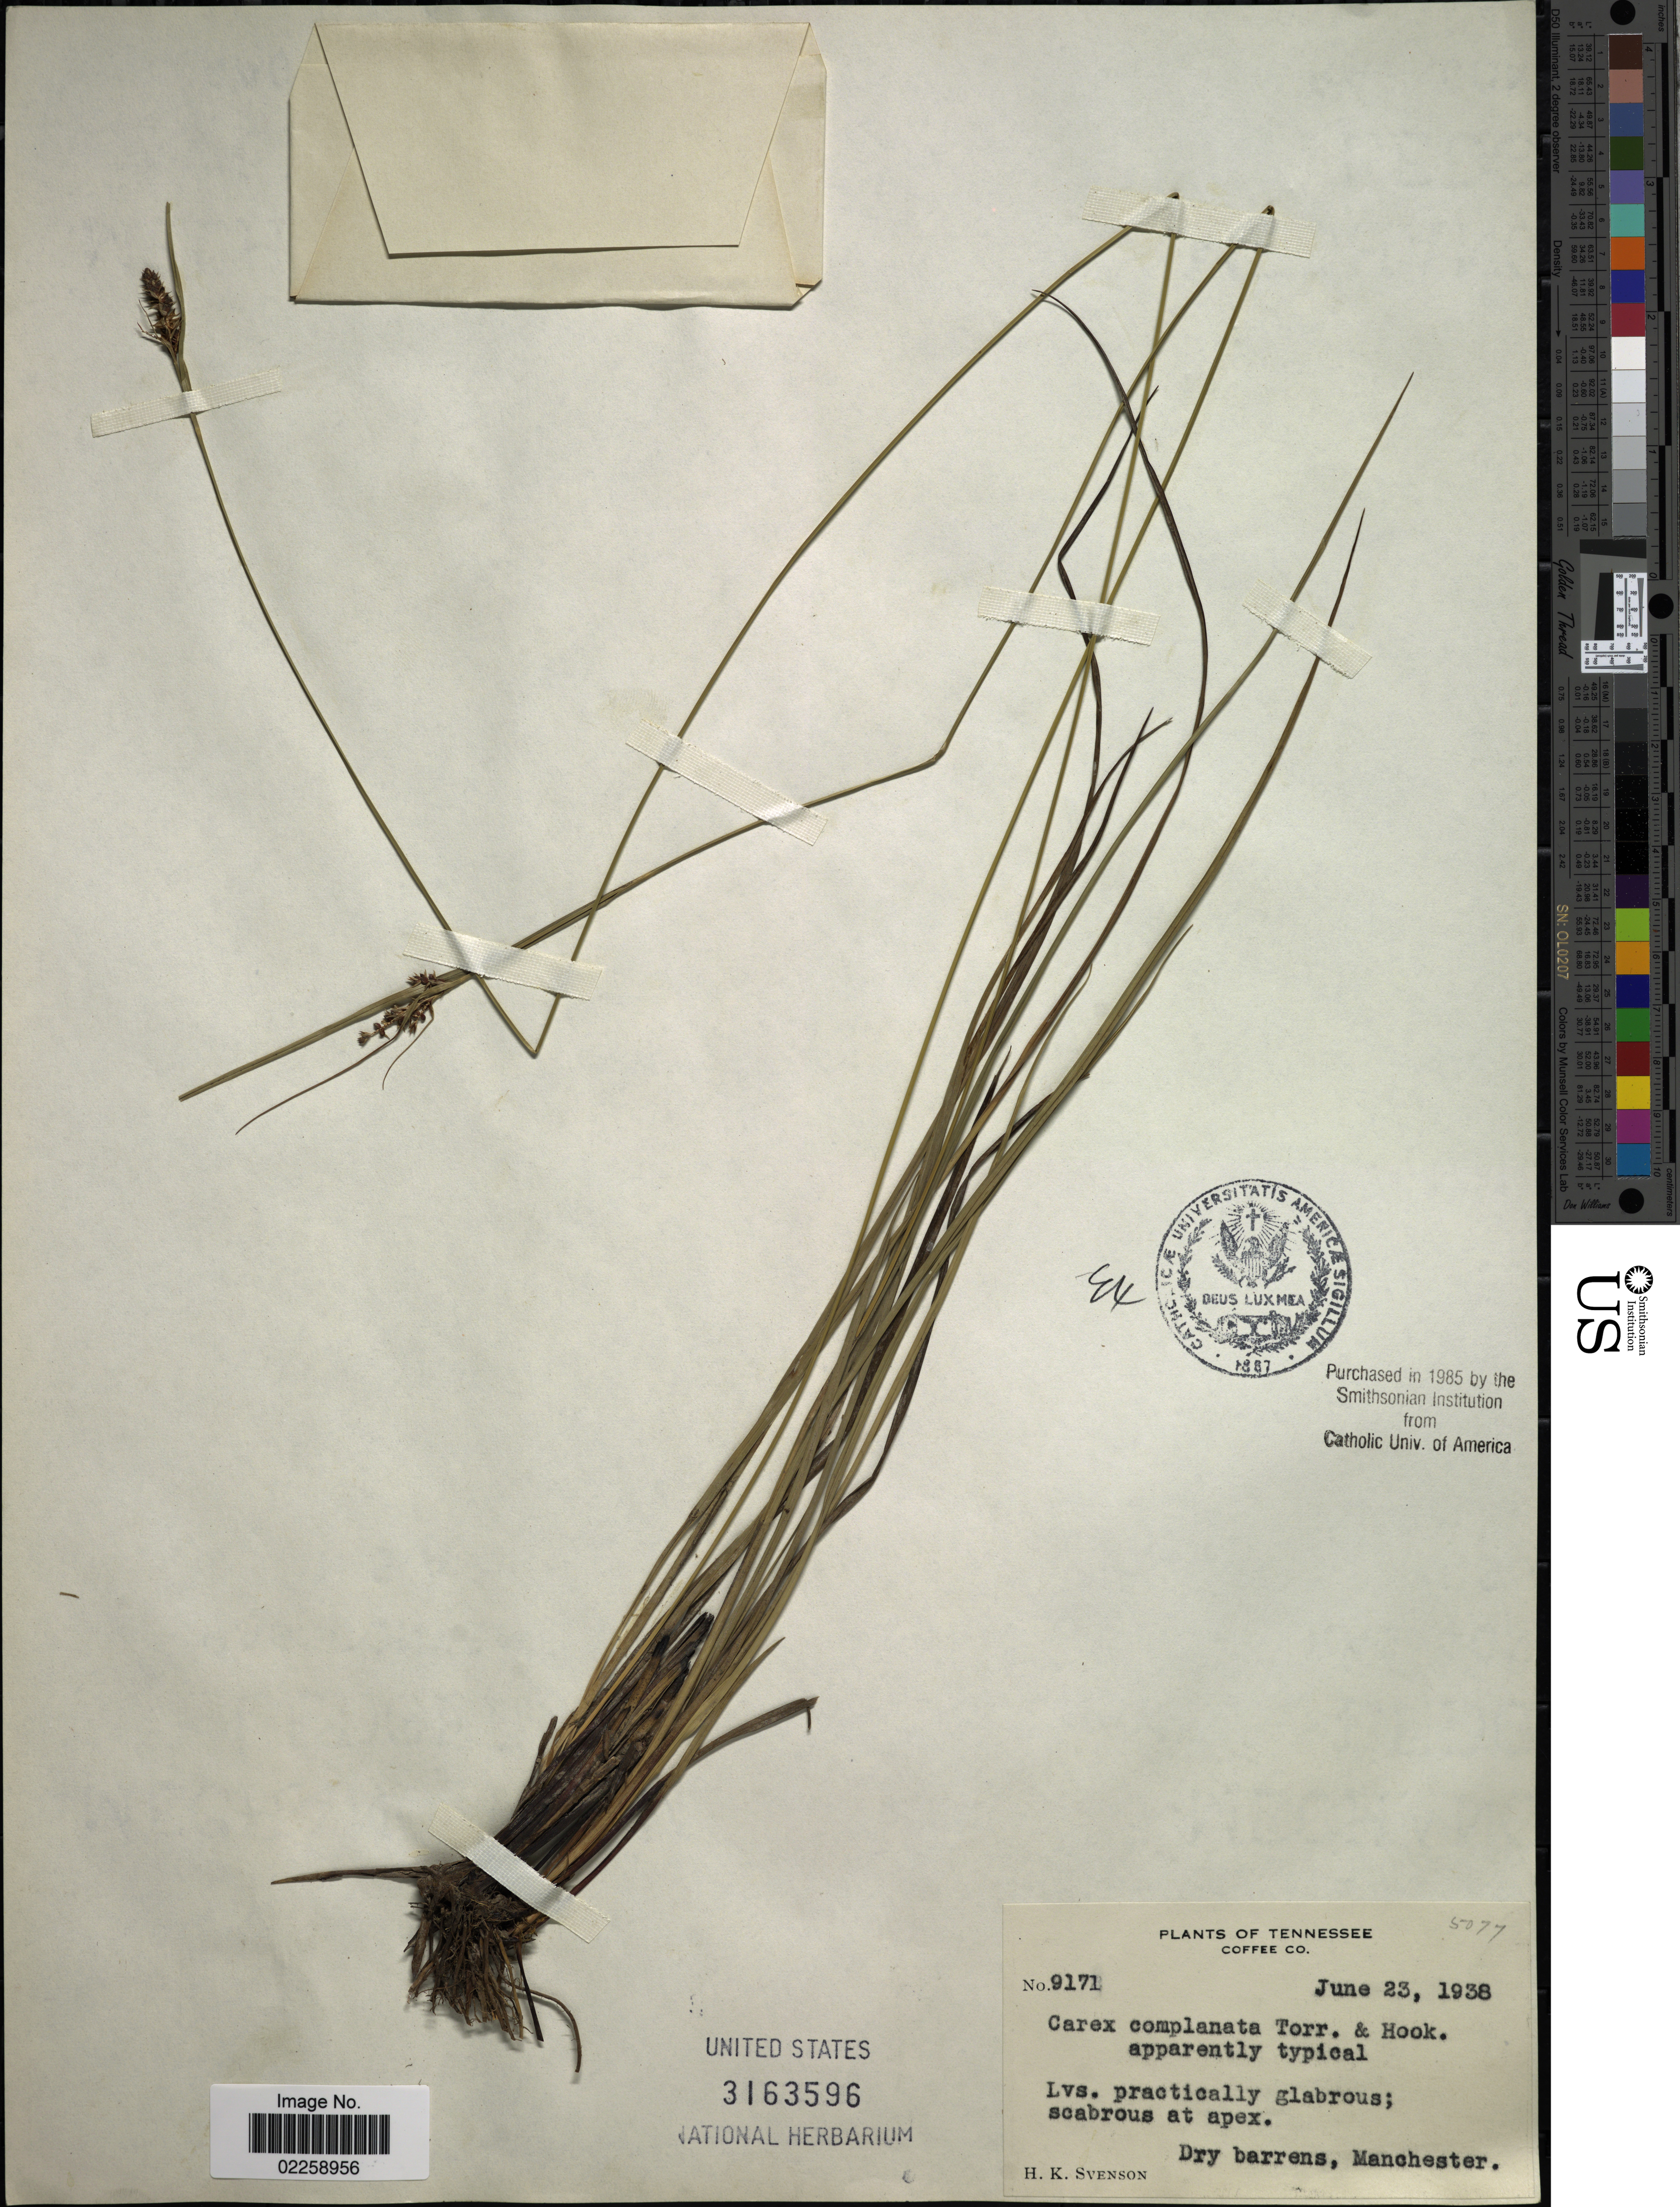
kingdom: Plantae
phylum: Tracheophyta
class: Liliopsida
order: Poales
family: Cyperaceae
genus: Carex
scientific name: Carex complanata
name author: Torr. & Hook.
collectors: H. K. Svenson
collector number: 9171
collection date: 1938-06-23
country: United States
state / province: Tennessee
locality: Coffee Co., Manchester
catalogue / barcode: US 3163596